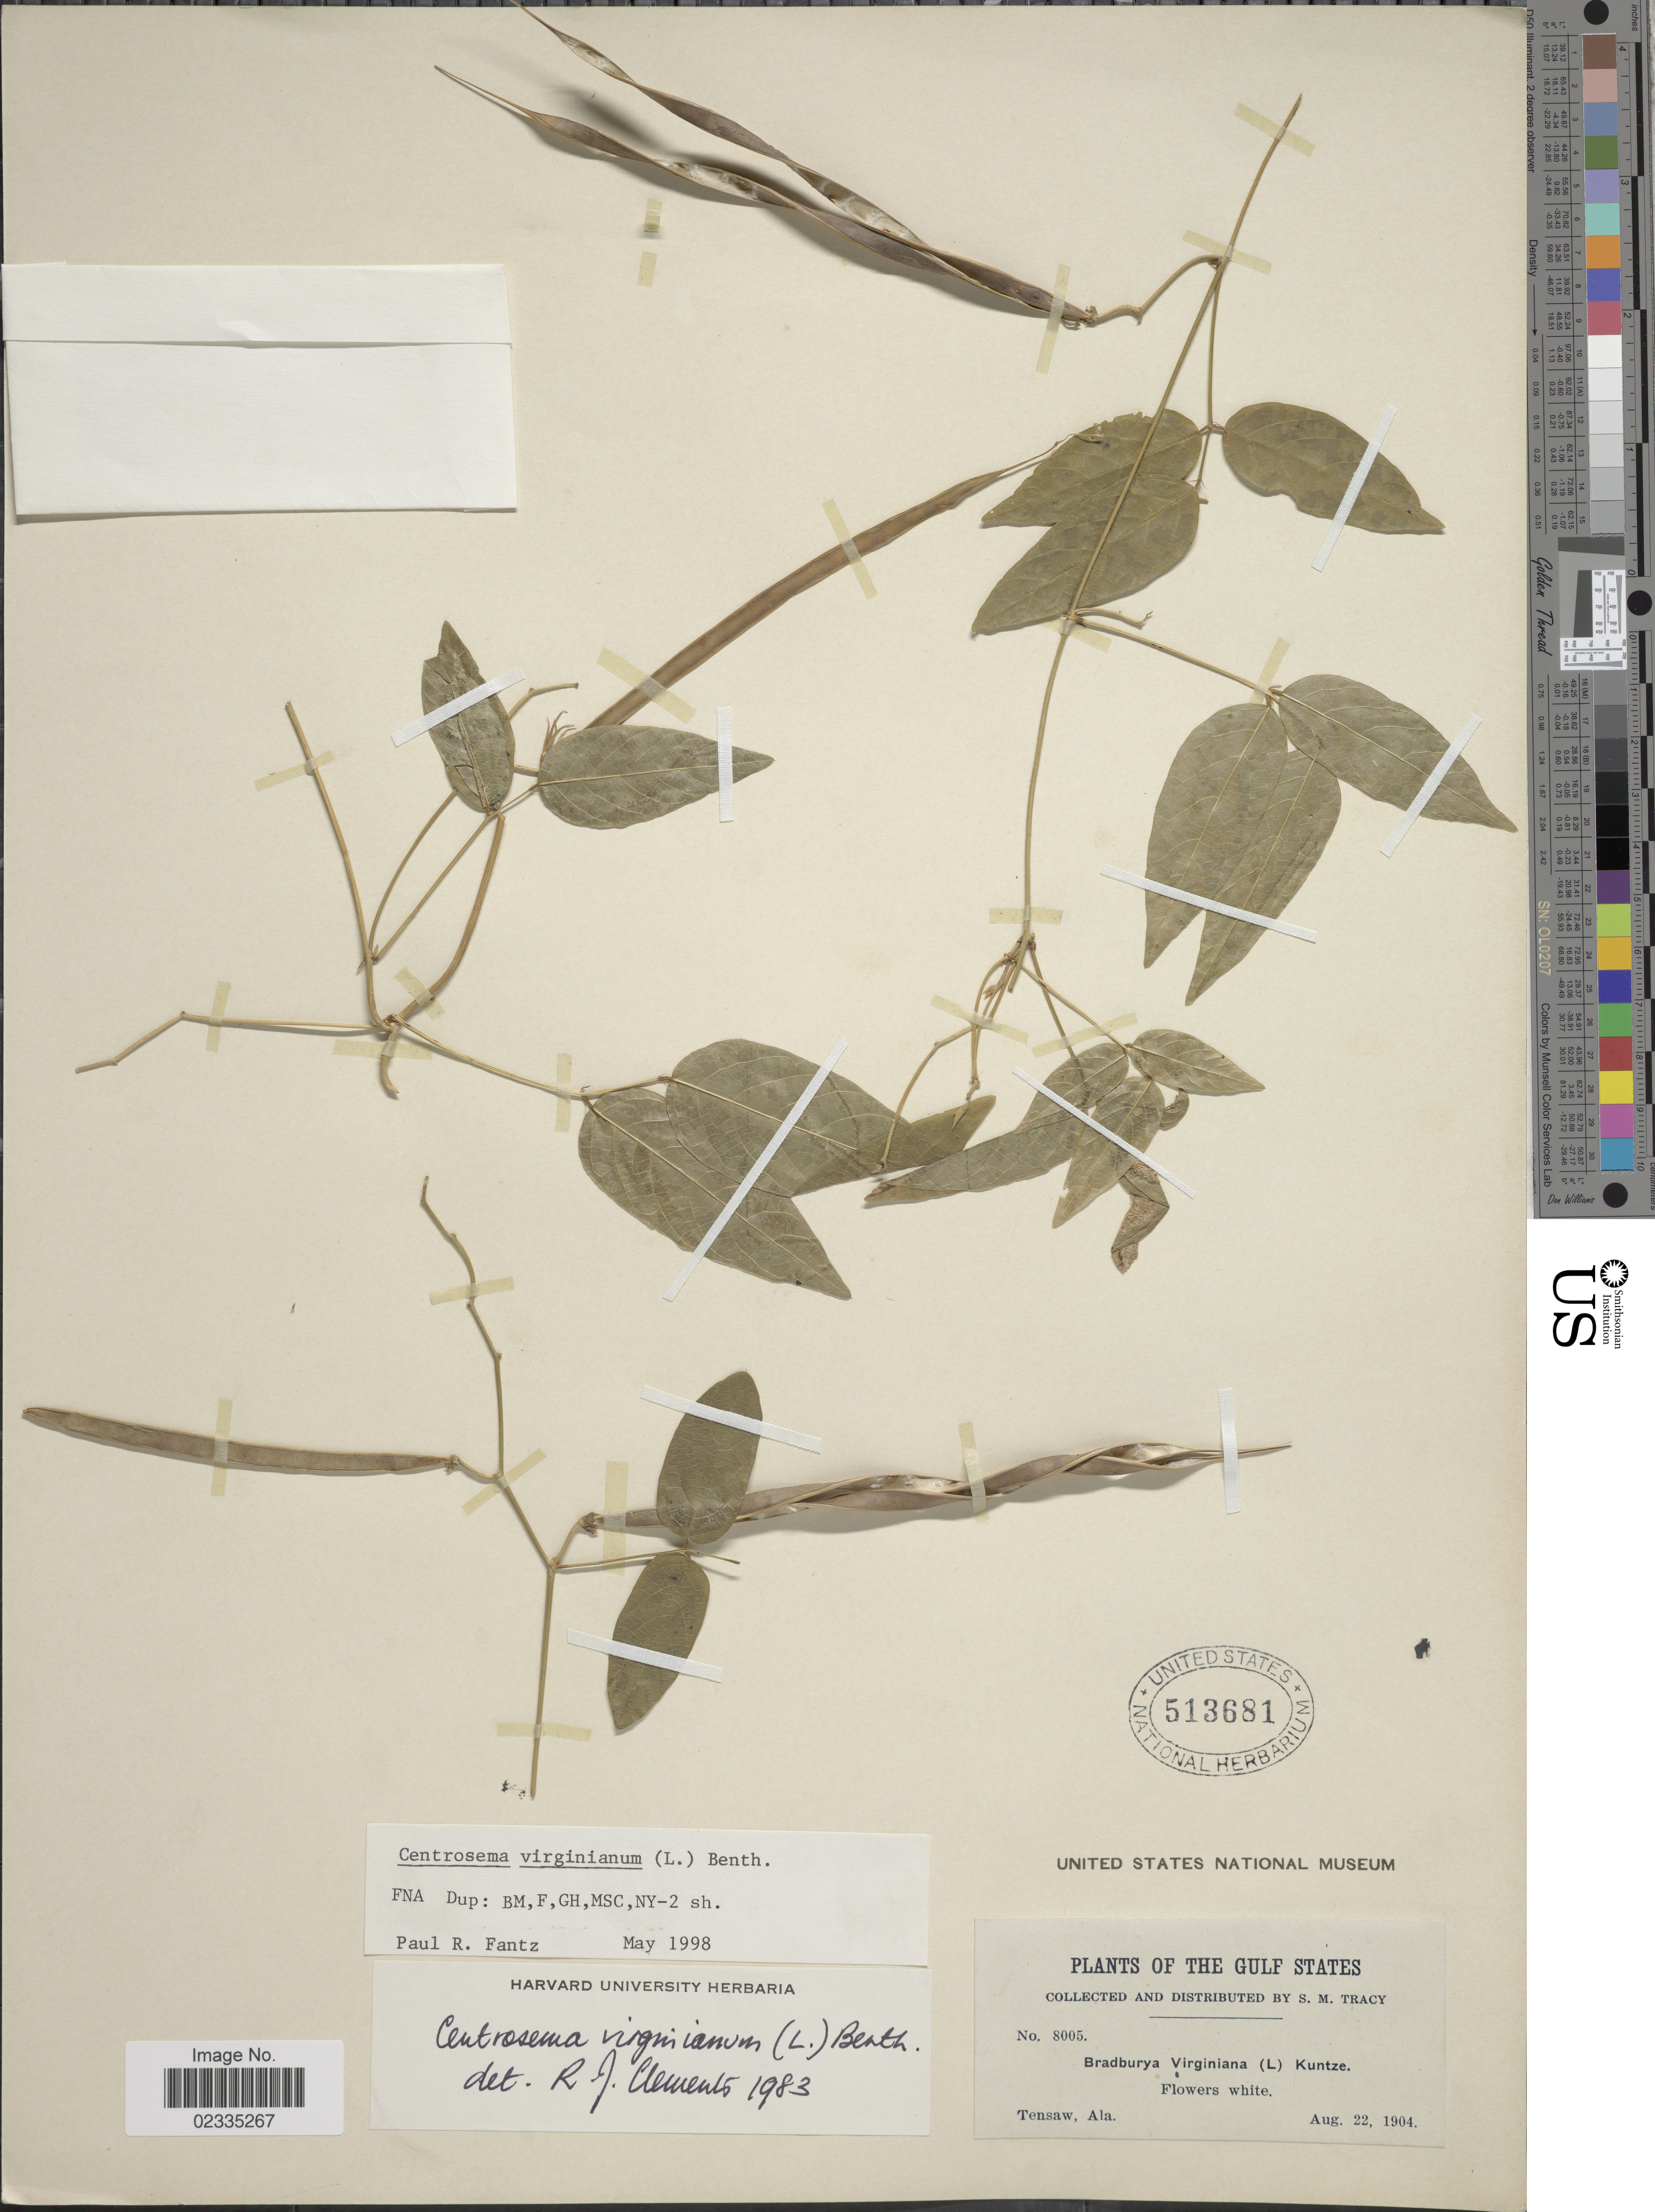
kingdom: Plantae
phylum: Tracheophyta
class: Magnoliopsida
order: Fabales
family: Fabaceae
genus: Centrosema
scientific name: Centrosema virginianum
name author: (L.) Benth.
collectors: S. M. Tracy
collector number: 8005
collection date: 1904-08-22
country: United States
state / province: Alabama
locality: The Gulf States, Tensaw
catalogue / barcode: US 513681